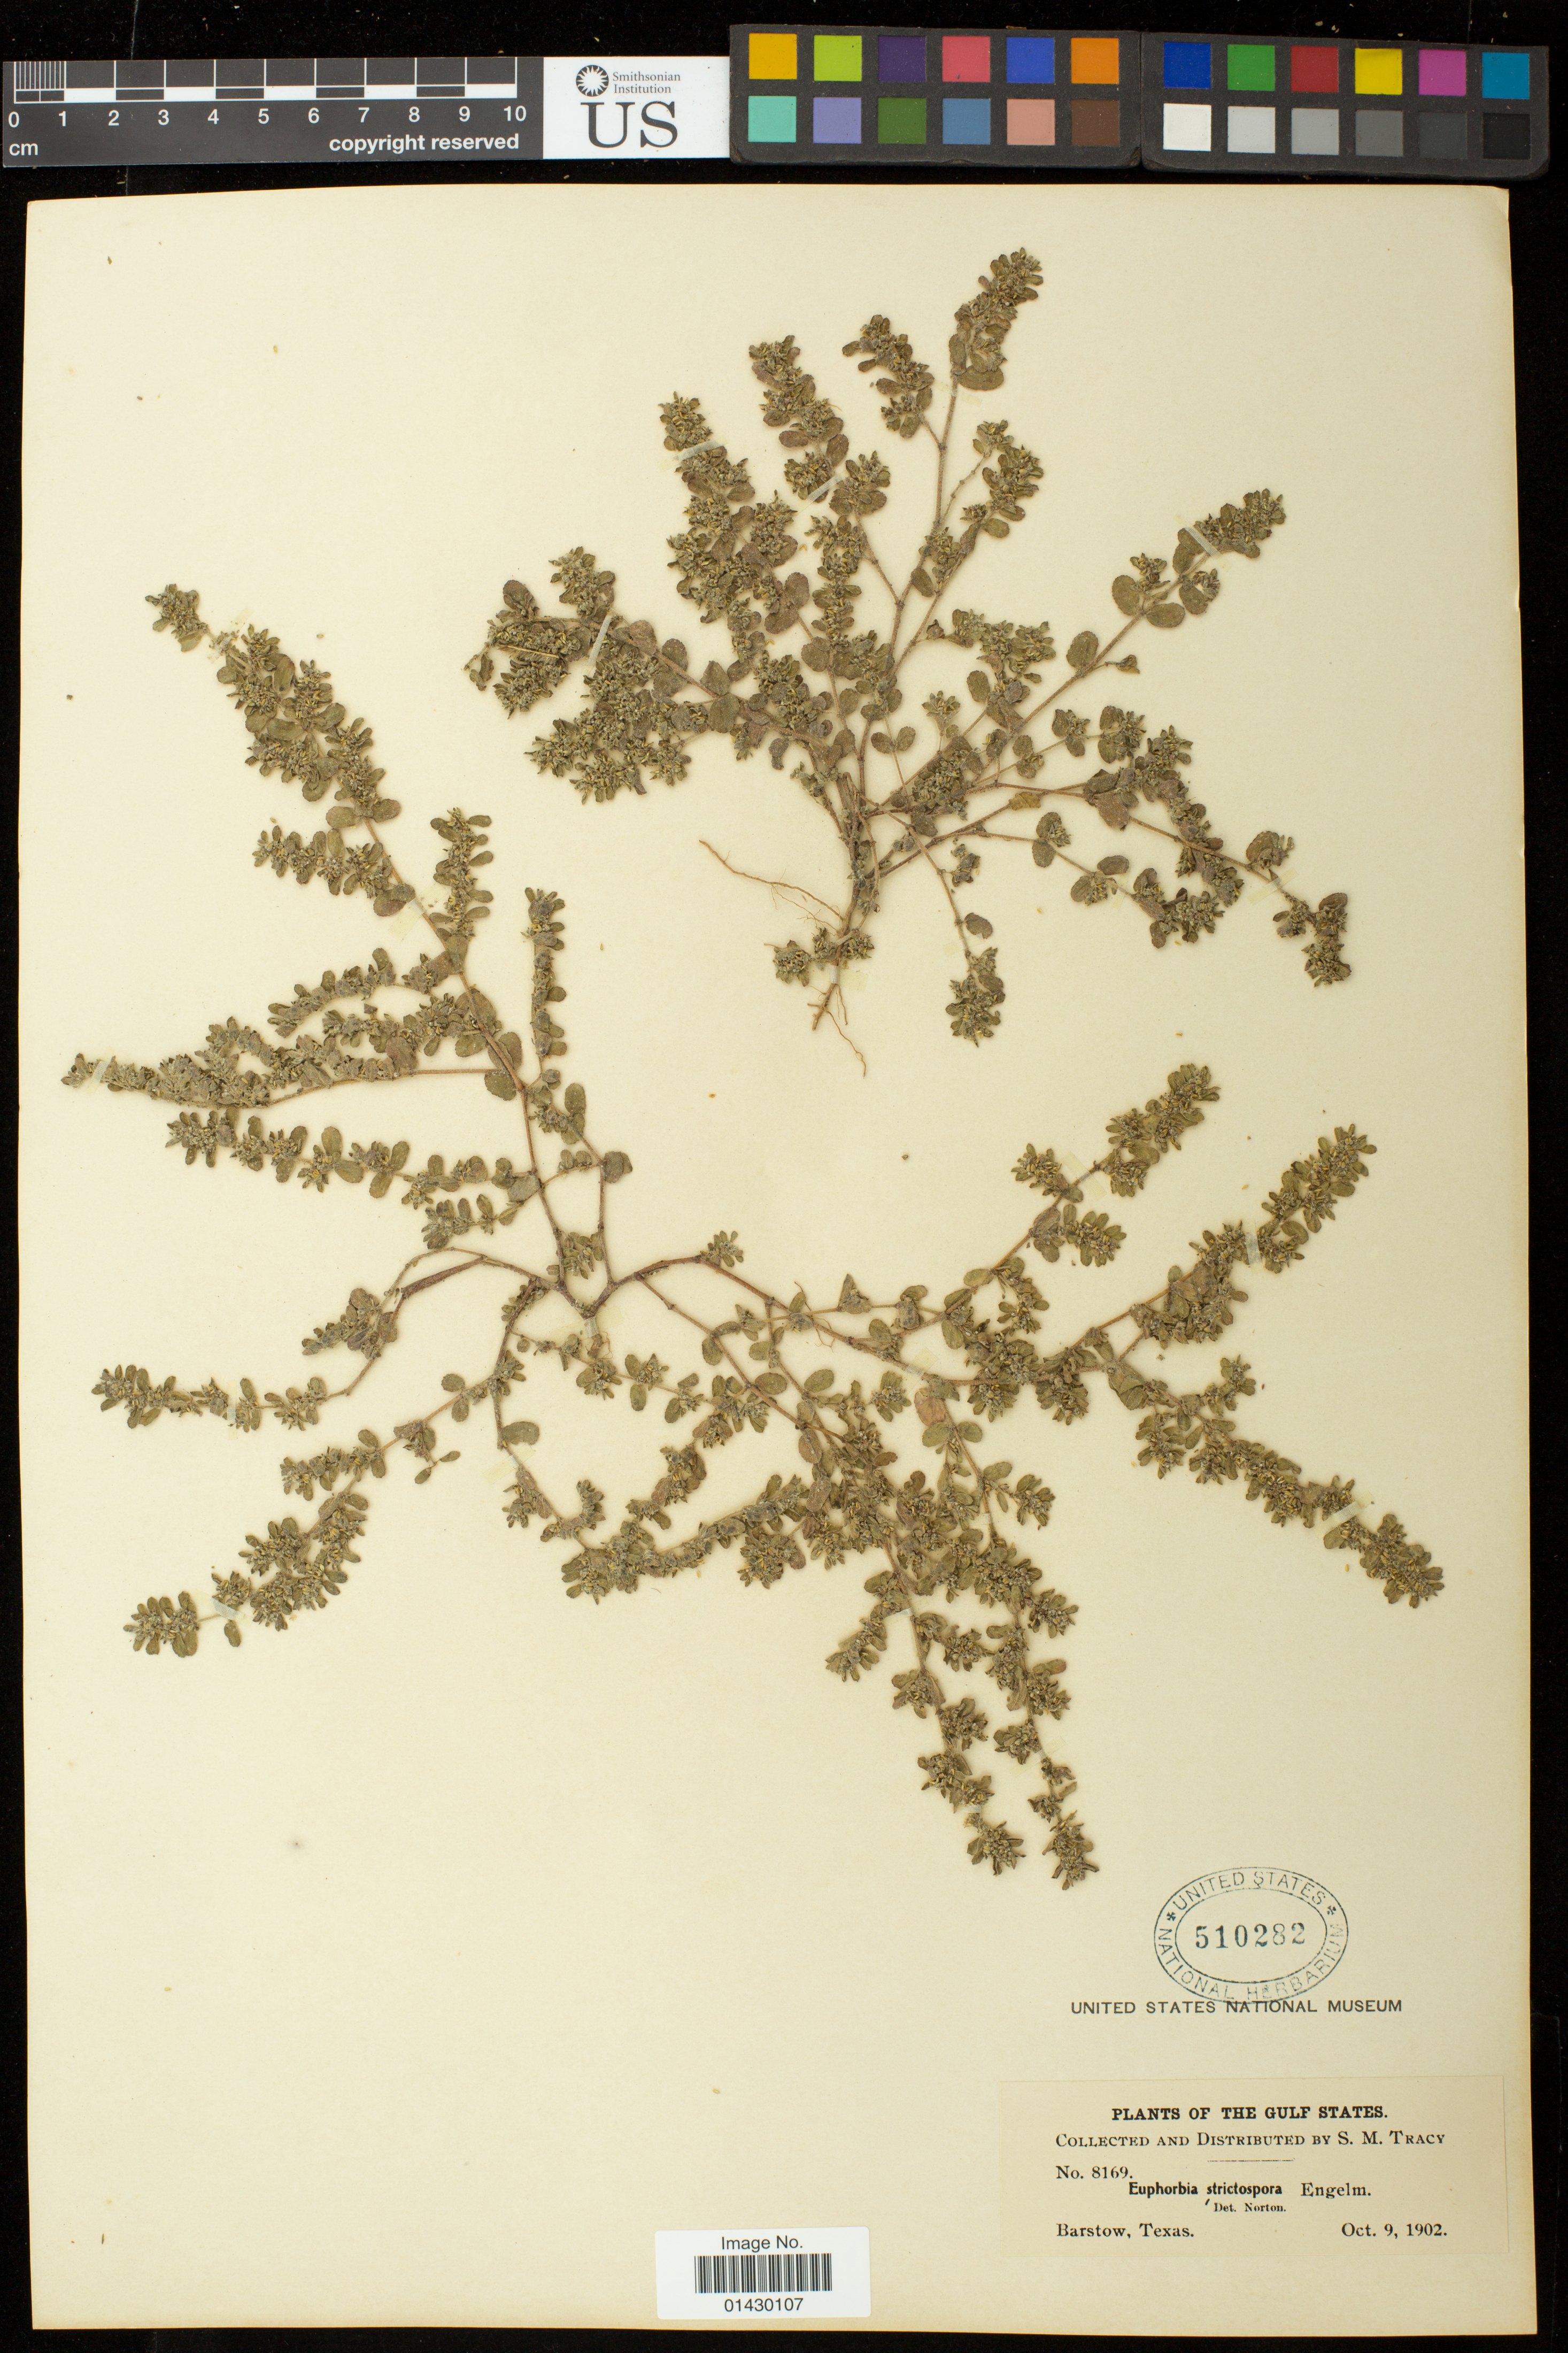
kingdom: Plantae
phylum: Tracheophyta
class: Magnoliopsida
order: Malpighiales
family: Euphorbiaceae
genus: Euphorbia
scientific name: Euphorbia stictospora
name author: Engelm.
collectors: S. M. Tracy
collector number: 8169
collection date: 1902-10-09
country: United States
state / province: Texas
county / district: Ward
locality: Barstow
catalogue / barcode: US 510282